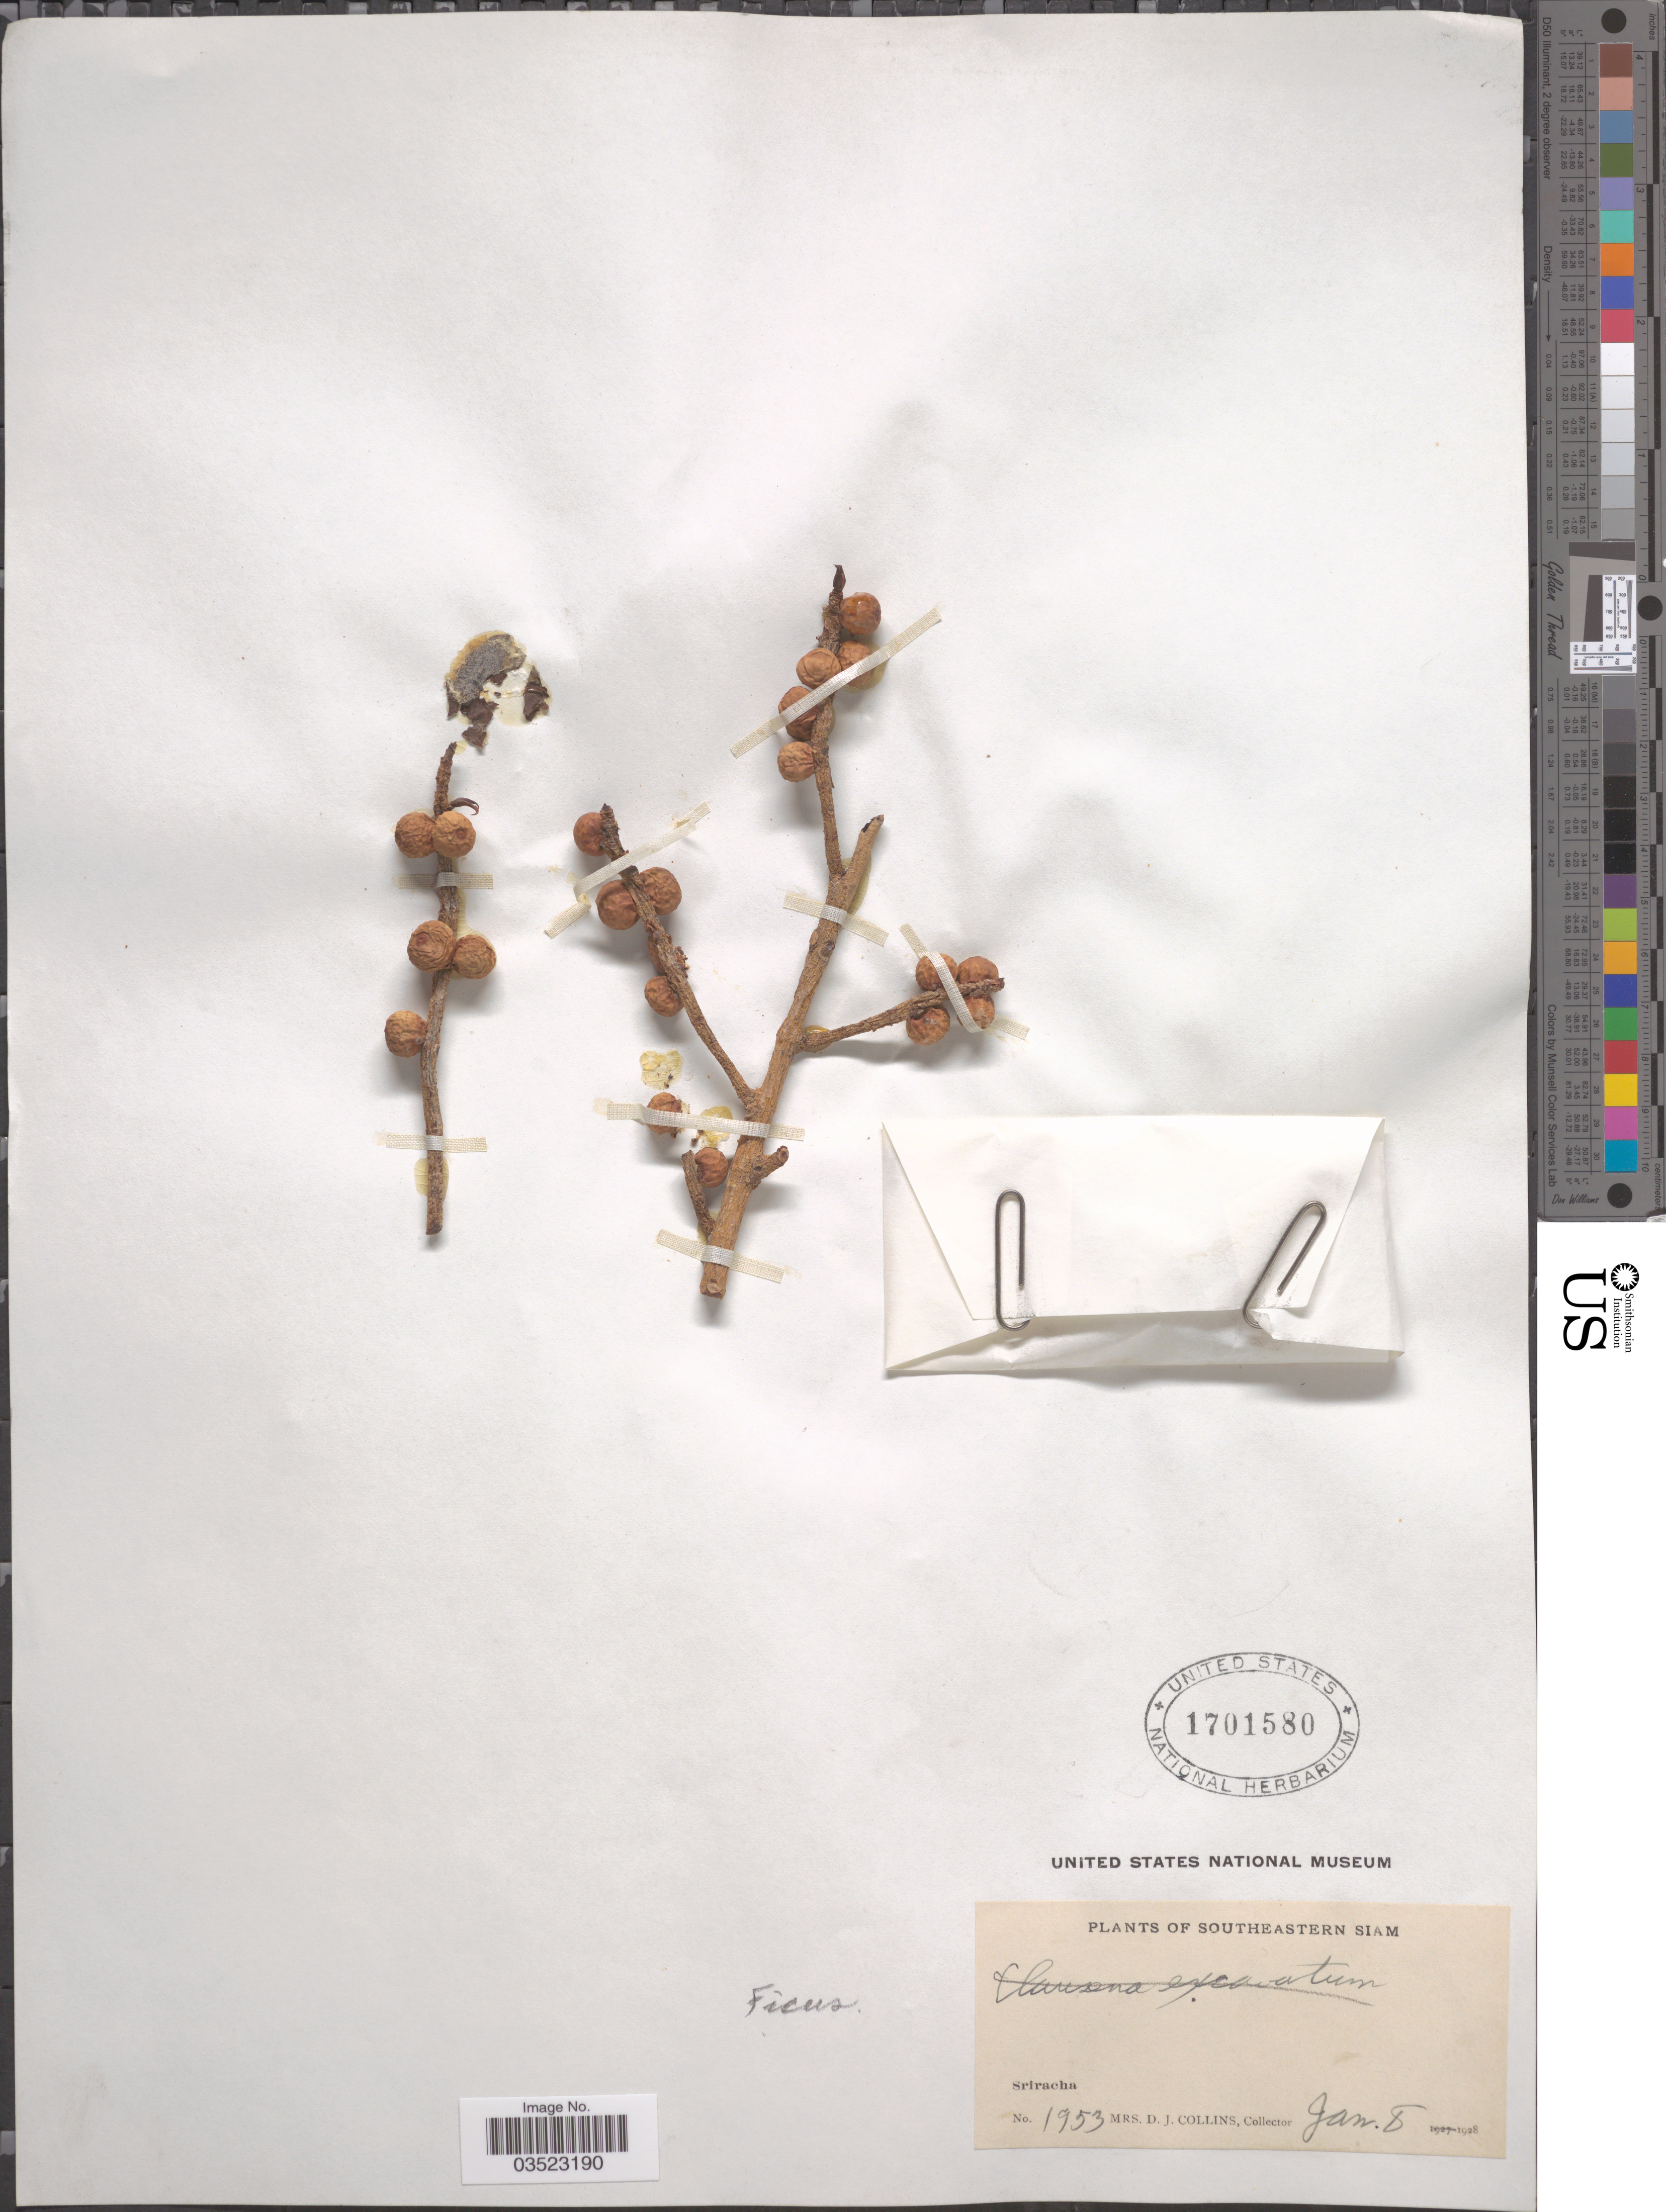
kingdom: Plantae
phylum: Tracheophyta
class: Magnoliopsida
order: Rosales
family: Moraceae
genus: Ficus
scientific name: Ficus sp.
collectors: Mrs. D. J. Collins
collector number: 1953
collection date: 1928-01-08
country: Thailand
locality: Southeastern Siam. Sriracha.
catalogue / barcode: US 1701580